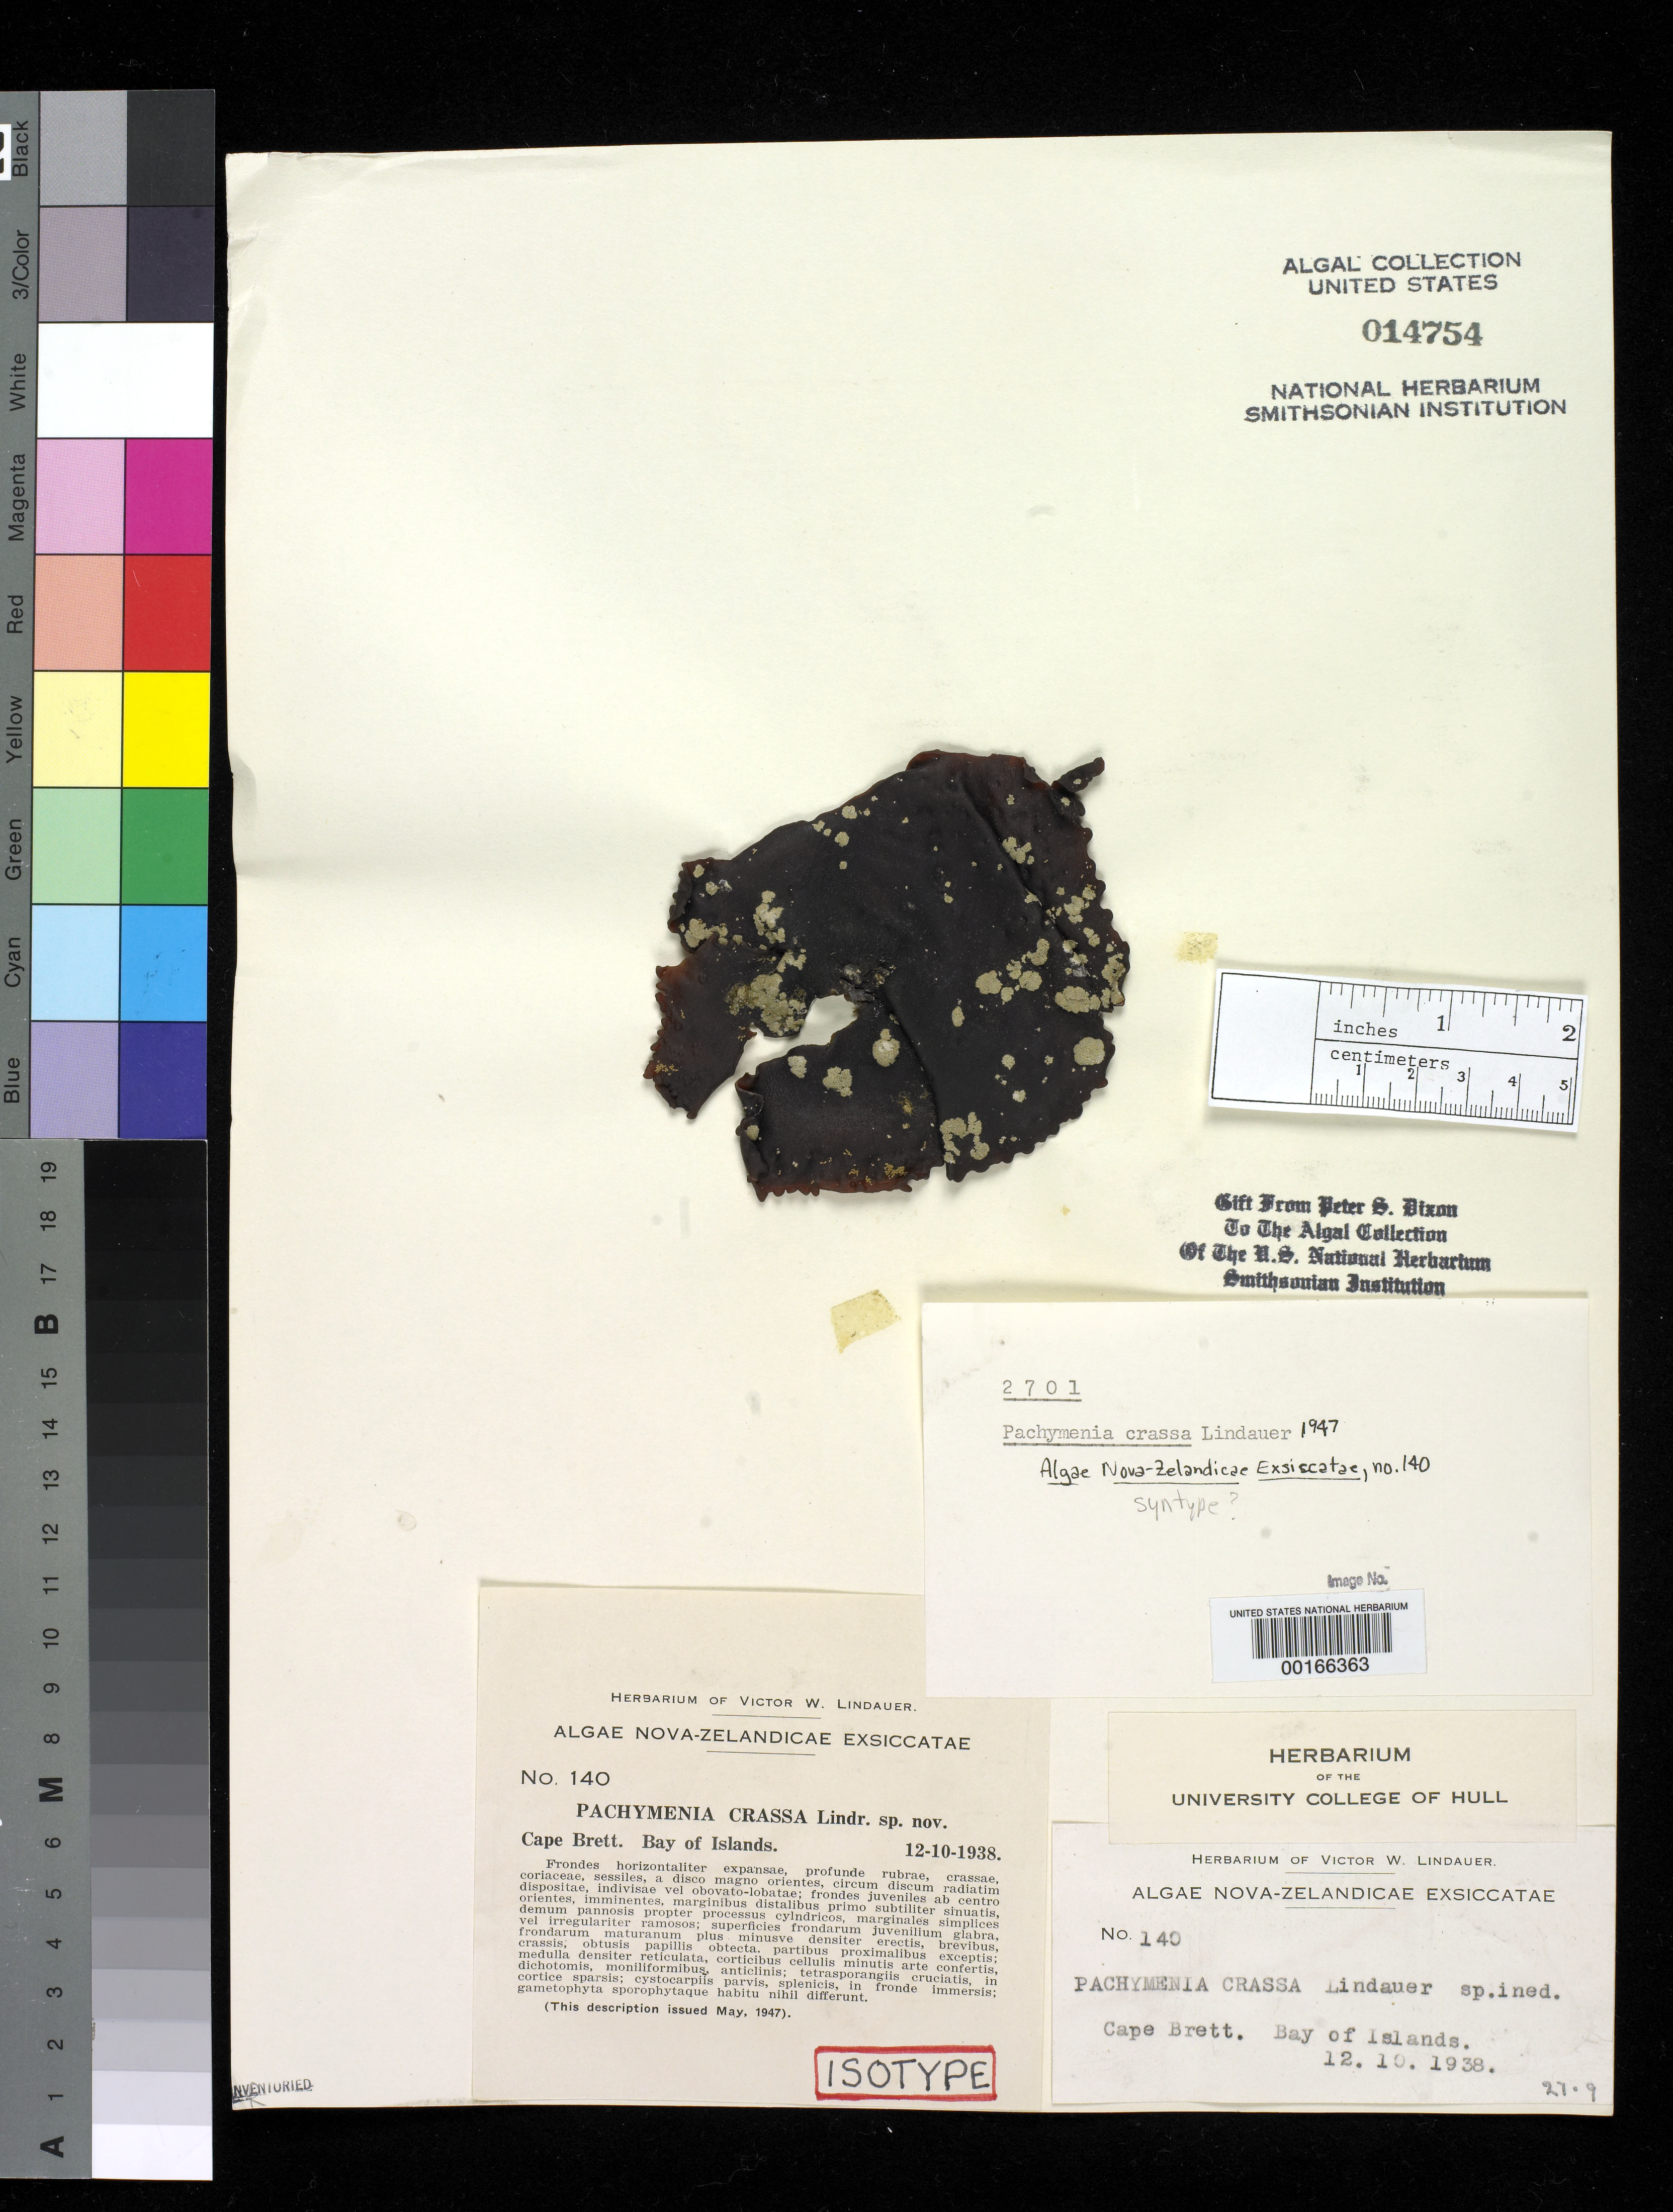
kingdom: Plantae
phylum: Rhodophyta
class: Florideophyceae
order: Halymeniales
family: Halymeniaceae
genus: Pachymenia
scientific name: Pachymenia crassa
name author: Lindauer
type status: Isotype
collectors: Lindauer, V. W. (herbarium)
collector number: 140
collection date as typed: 12 Oct 1938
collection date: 1938-10-12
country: New Zealand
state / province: Northland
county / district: Far North District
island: North Island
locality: Cape Brett, Bay of Islands.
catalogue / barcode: US 14754